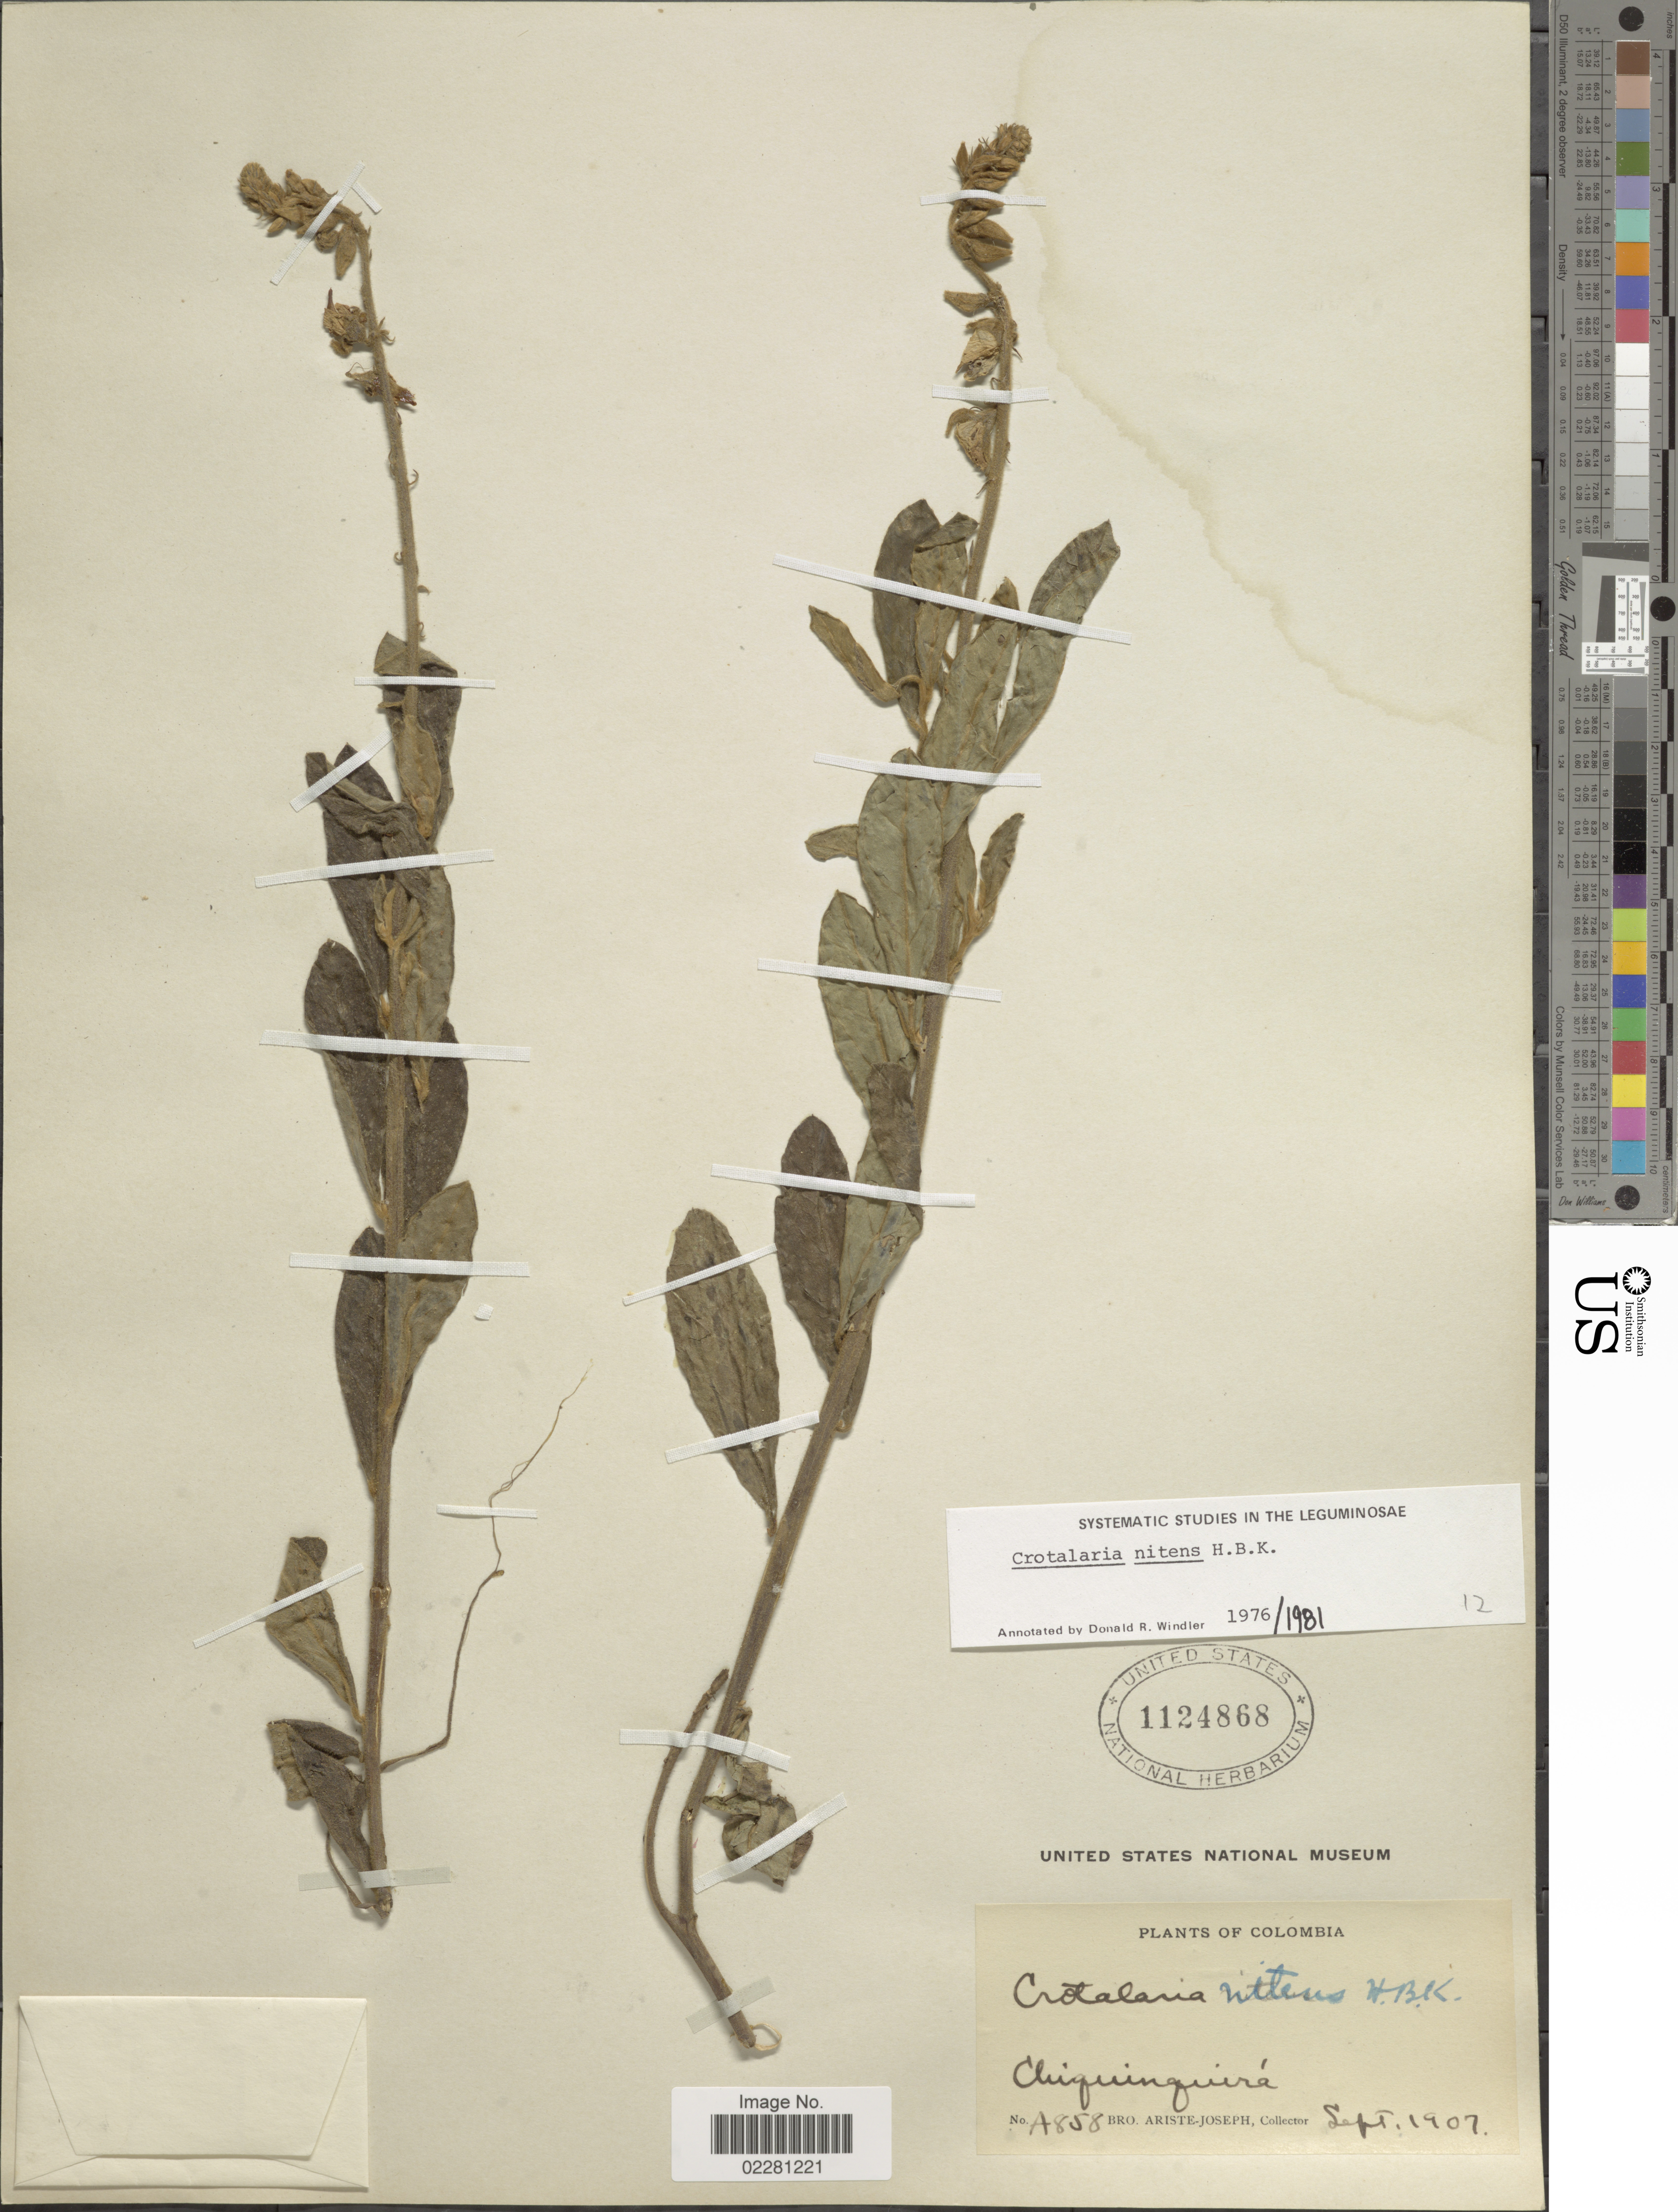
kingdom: Plantae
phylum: Tracheophyta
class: Magnoliopsida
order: Fabales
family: Fabaceae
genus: Crotalaria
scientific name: Crotalaria nitens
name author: Kunth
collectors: Bro. Ariste-Joseph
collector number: A858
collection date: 1907-09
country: Colombia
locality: Chiquinquira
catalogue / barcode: US 1124868